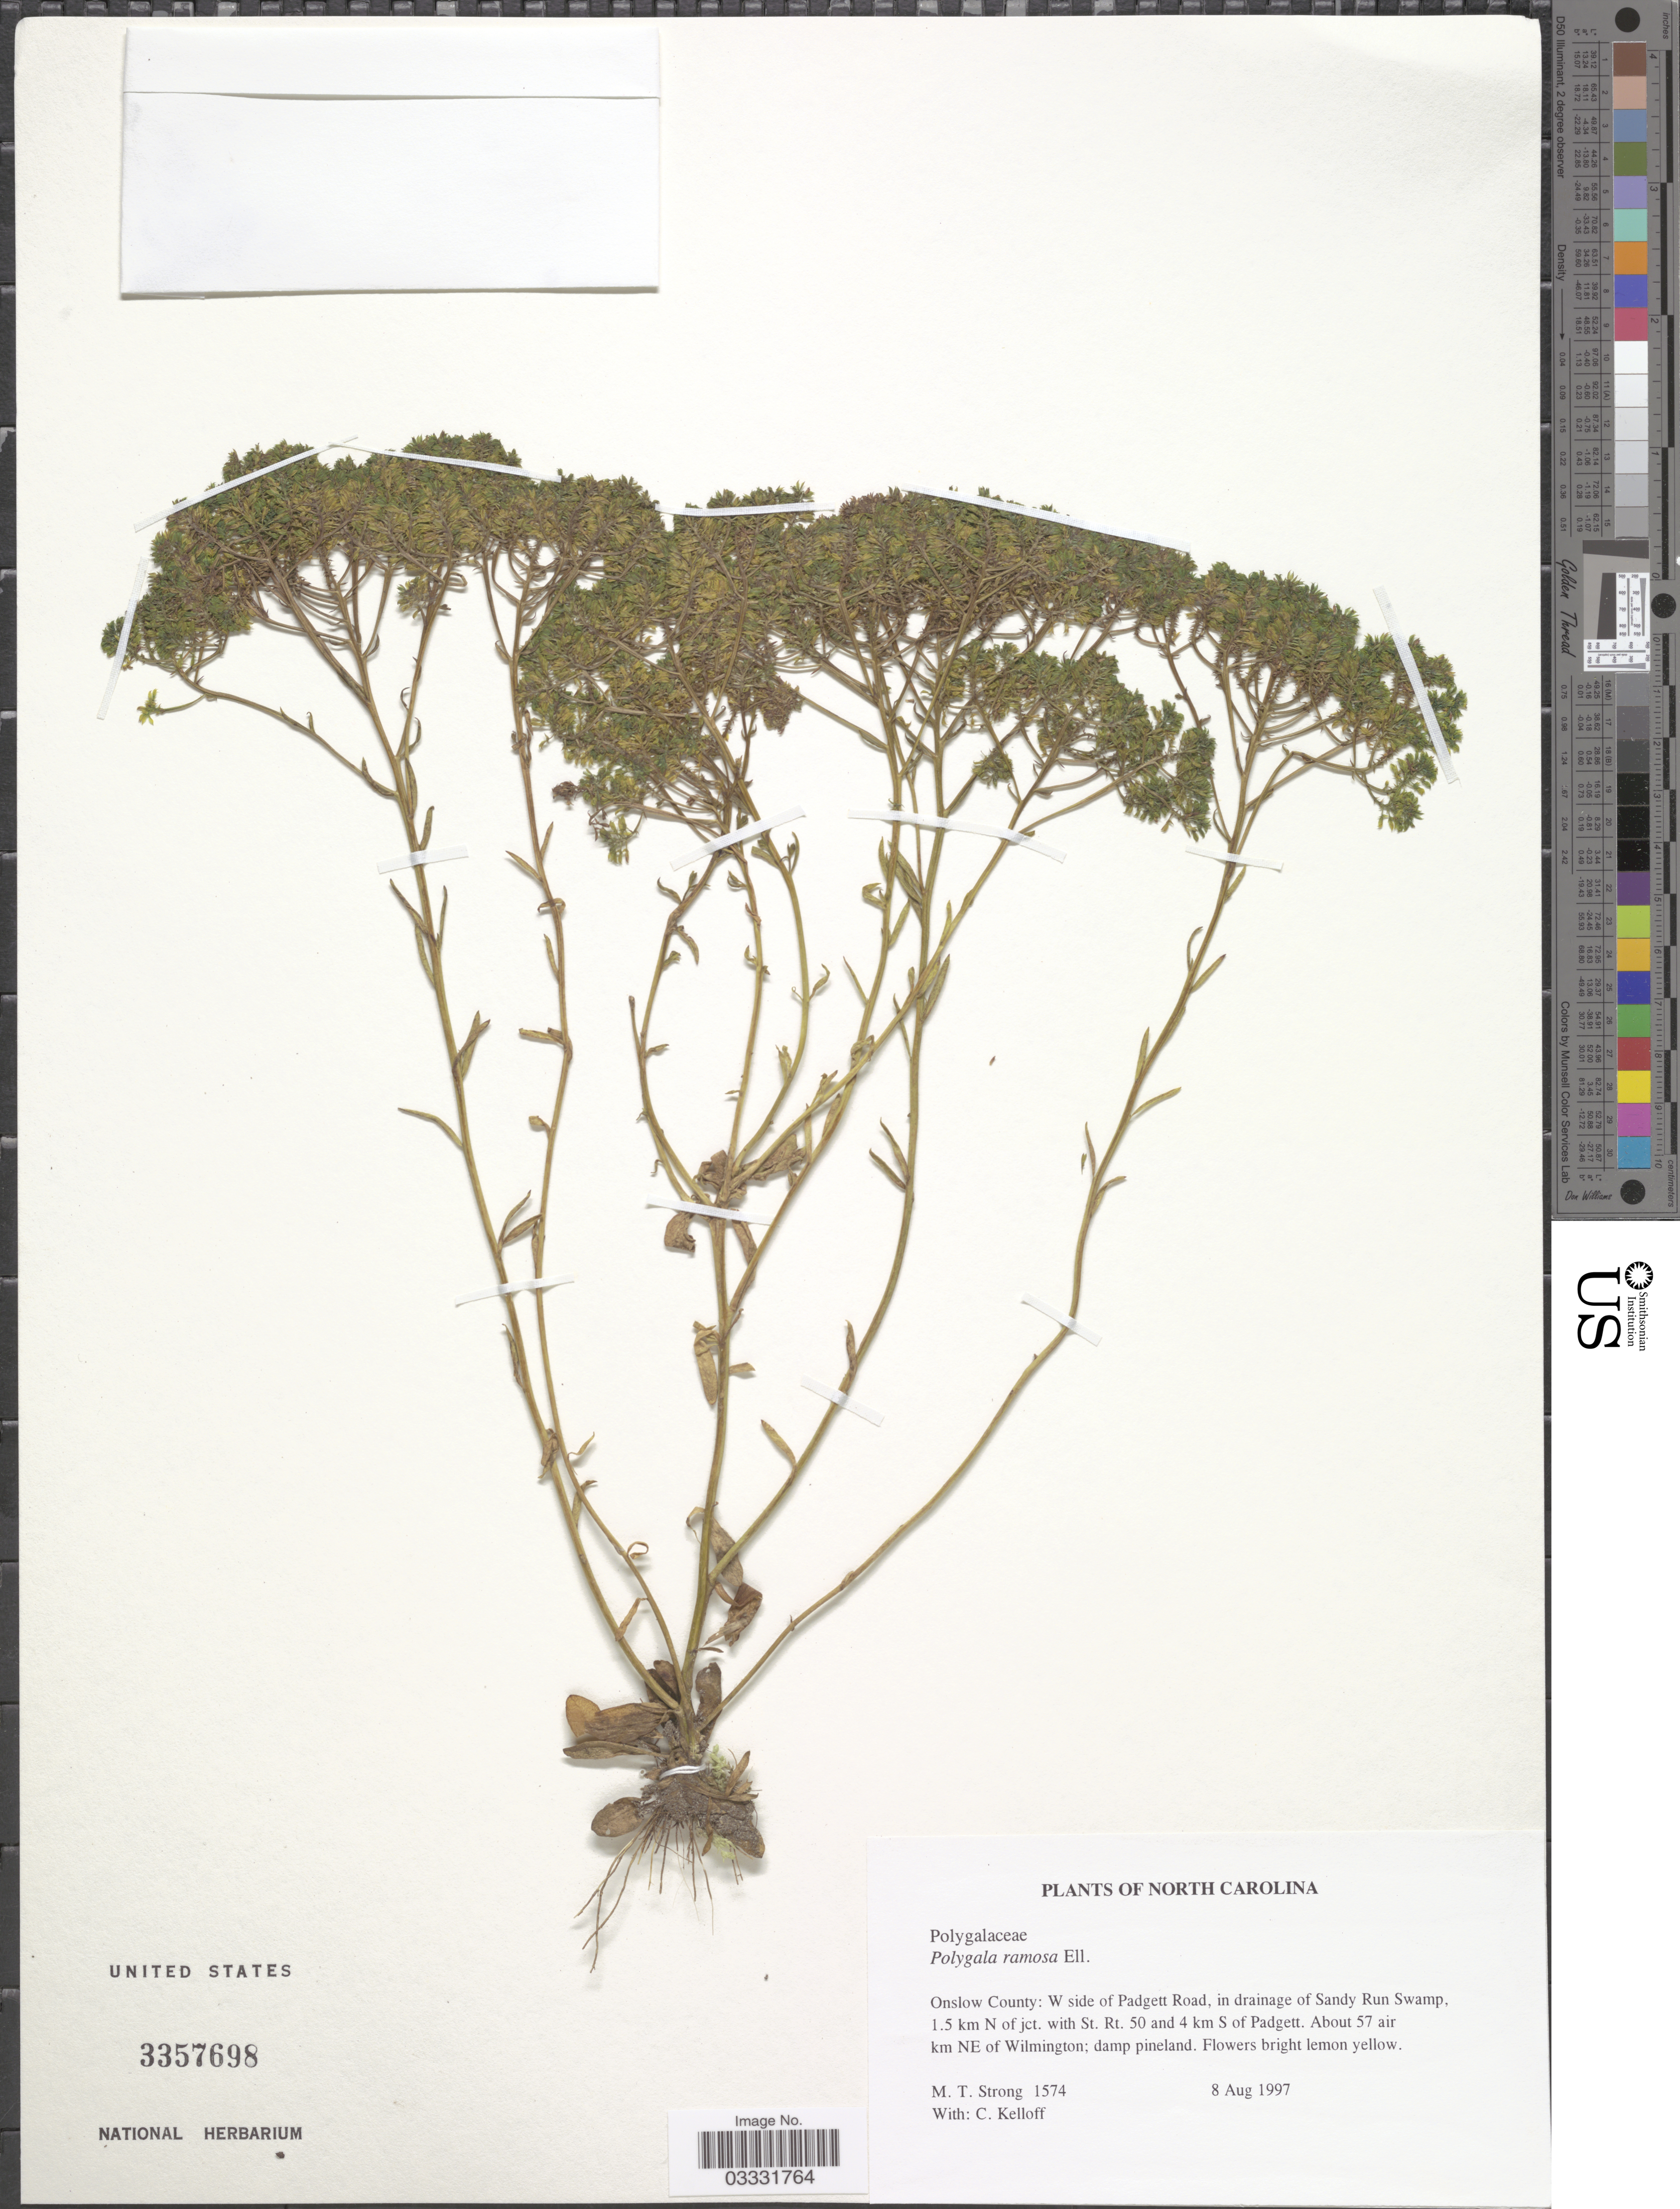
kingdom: Plantae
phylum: Tracheophyta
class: Magnoliopsida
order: Fabales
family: Polygalaceae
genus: Polygala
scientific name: Polygala ramosa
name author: Elliott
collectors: M. T. Strong & C. L. Kelloff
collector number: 1574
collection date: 1997-08-08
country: United States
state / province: North Carolina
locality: Onslow County: W side of Padgett Road, in drainage of Sandy Run Swamp, 1.5 km N of jct. with St. Rt. 50 and 4 km S of Padgett. About 57 air km NE of Wilmington.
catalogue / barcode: US 3357698